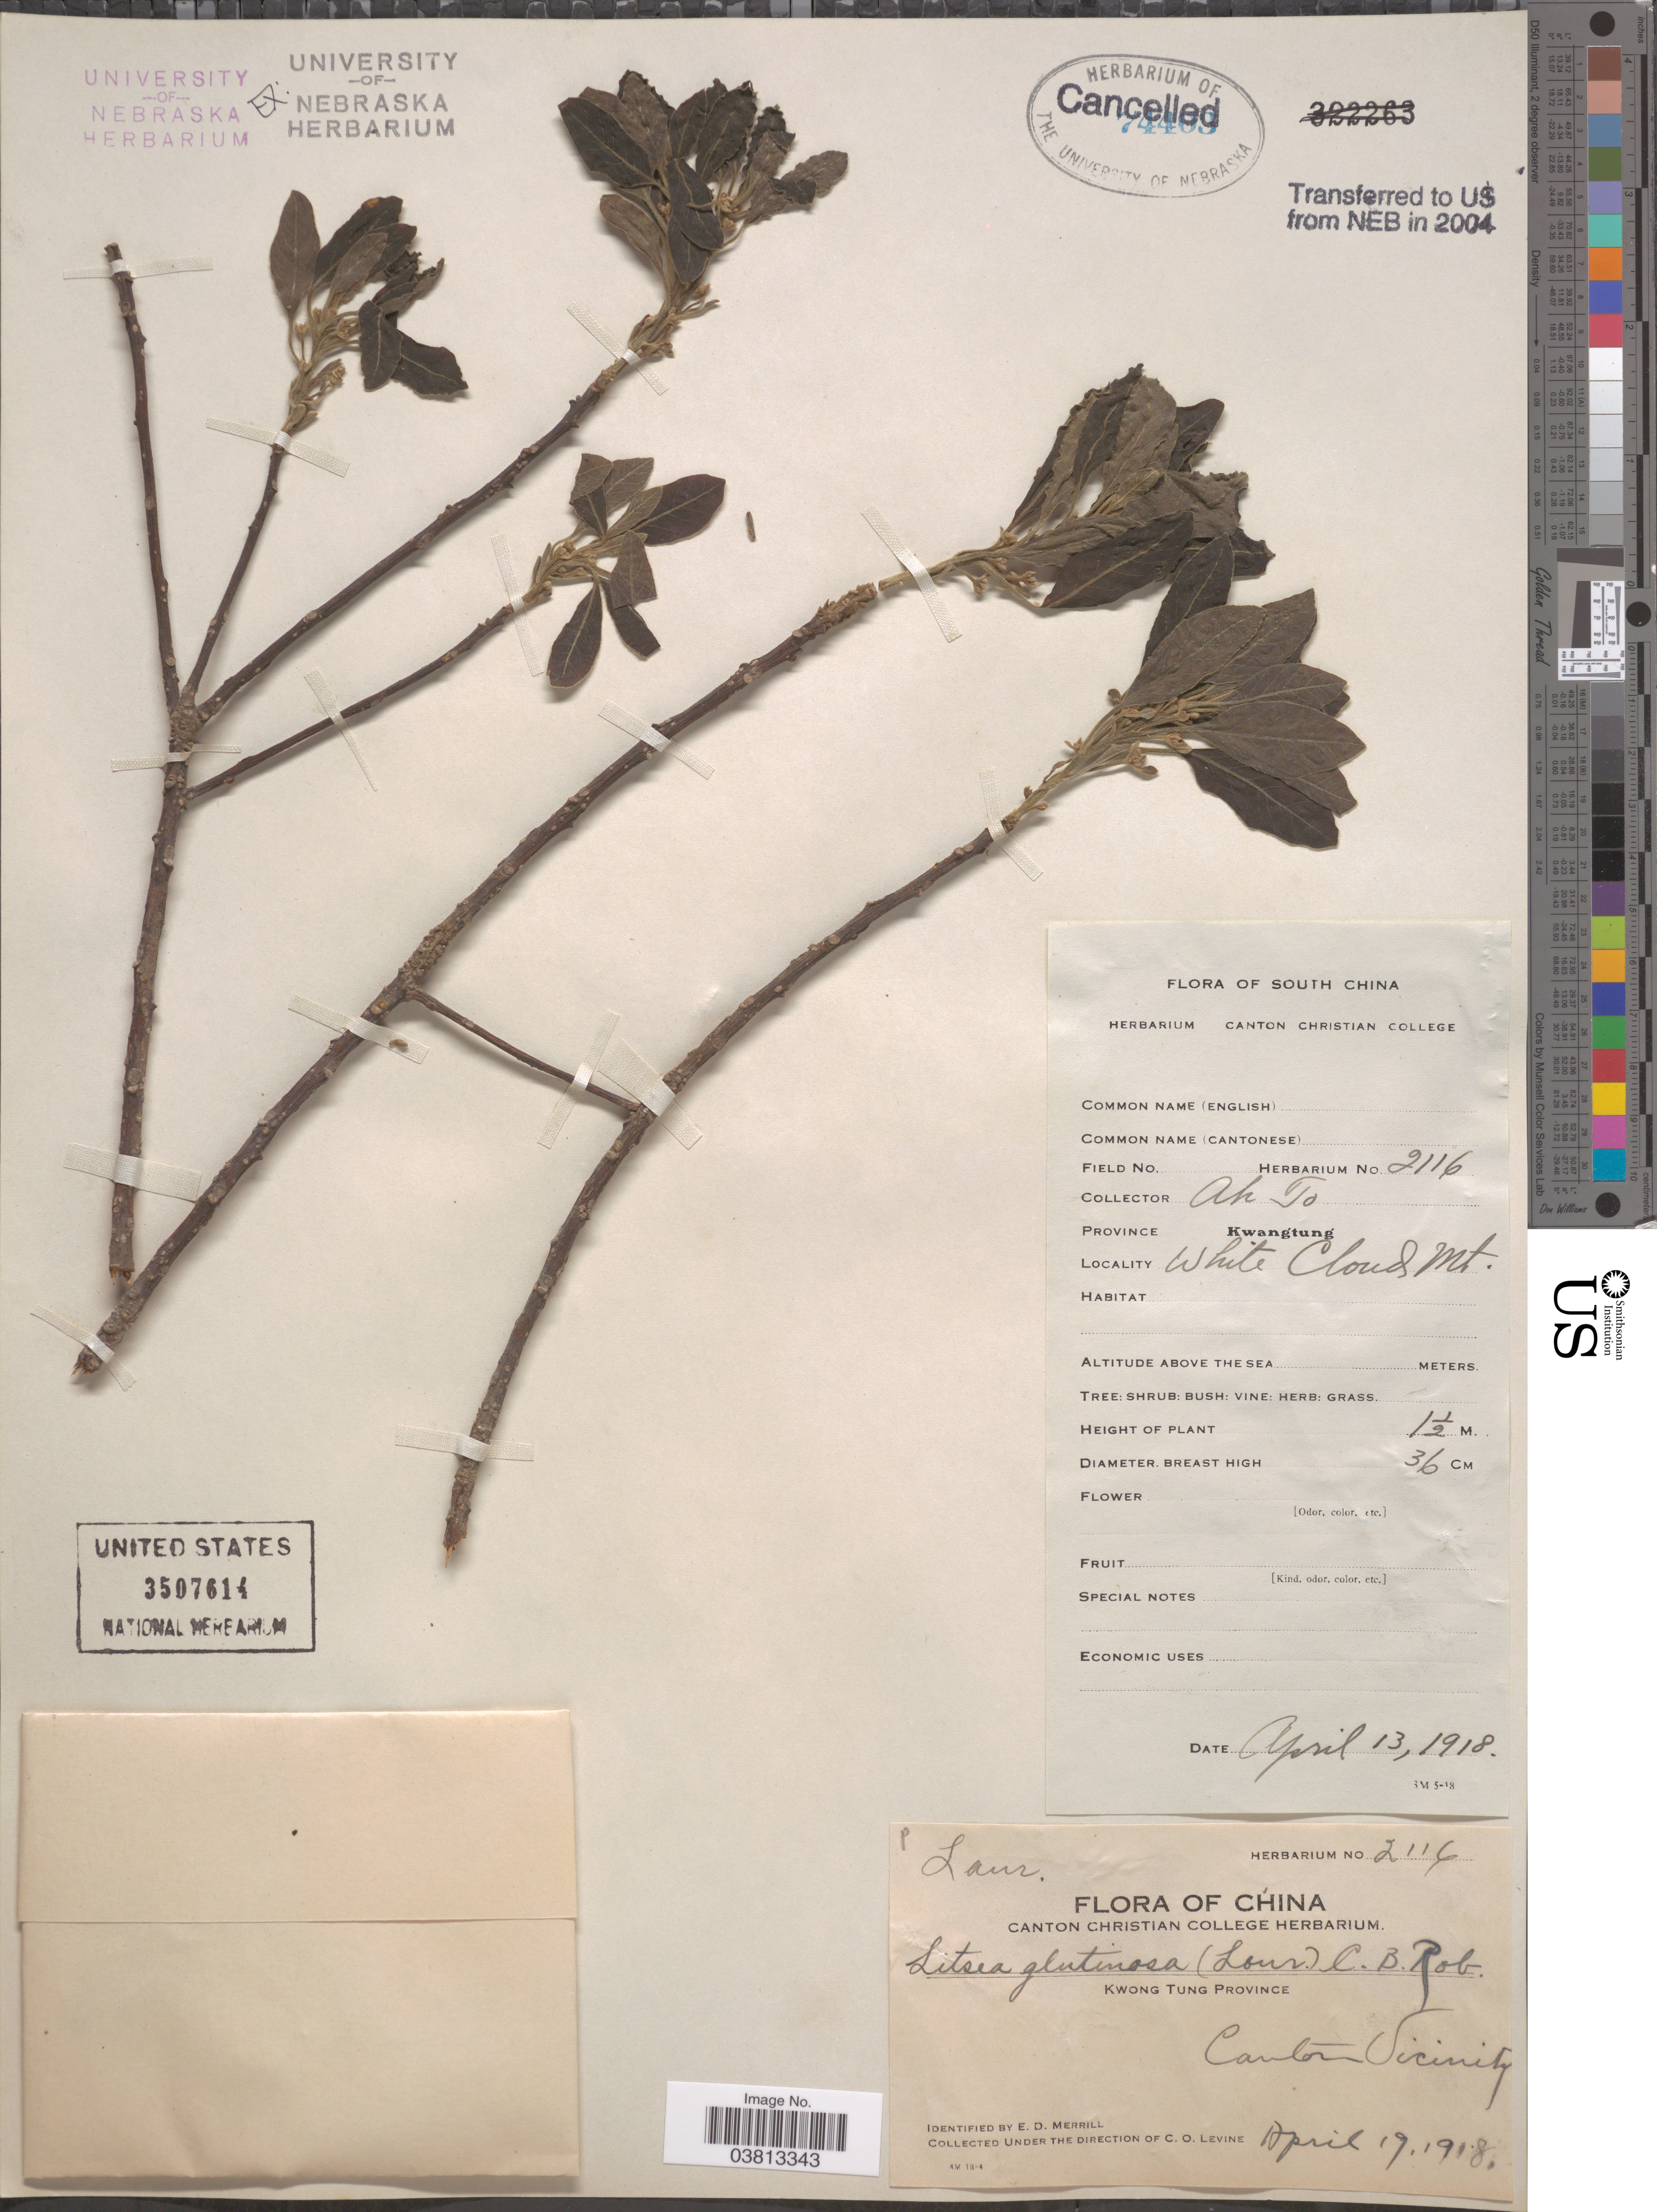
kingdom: Plantae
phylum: Tracheophyta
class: Magnoliopsida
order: Laurales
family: Lauraceae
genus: Litsea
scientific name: Litsea glutinosa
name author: (Lour.) C.B. Rob.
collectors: C. O. Levine & A. To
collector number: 2116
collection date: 1918-04-19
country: China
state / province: Guangdong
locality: Kwong Tung Province. Canton Vicinity. South China. Province Kwangtung. White Cloud Mt.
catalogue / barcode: US 3507614